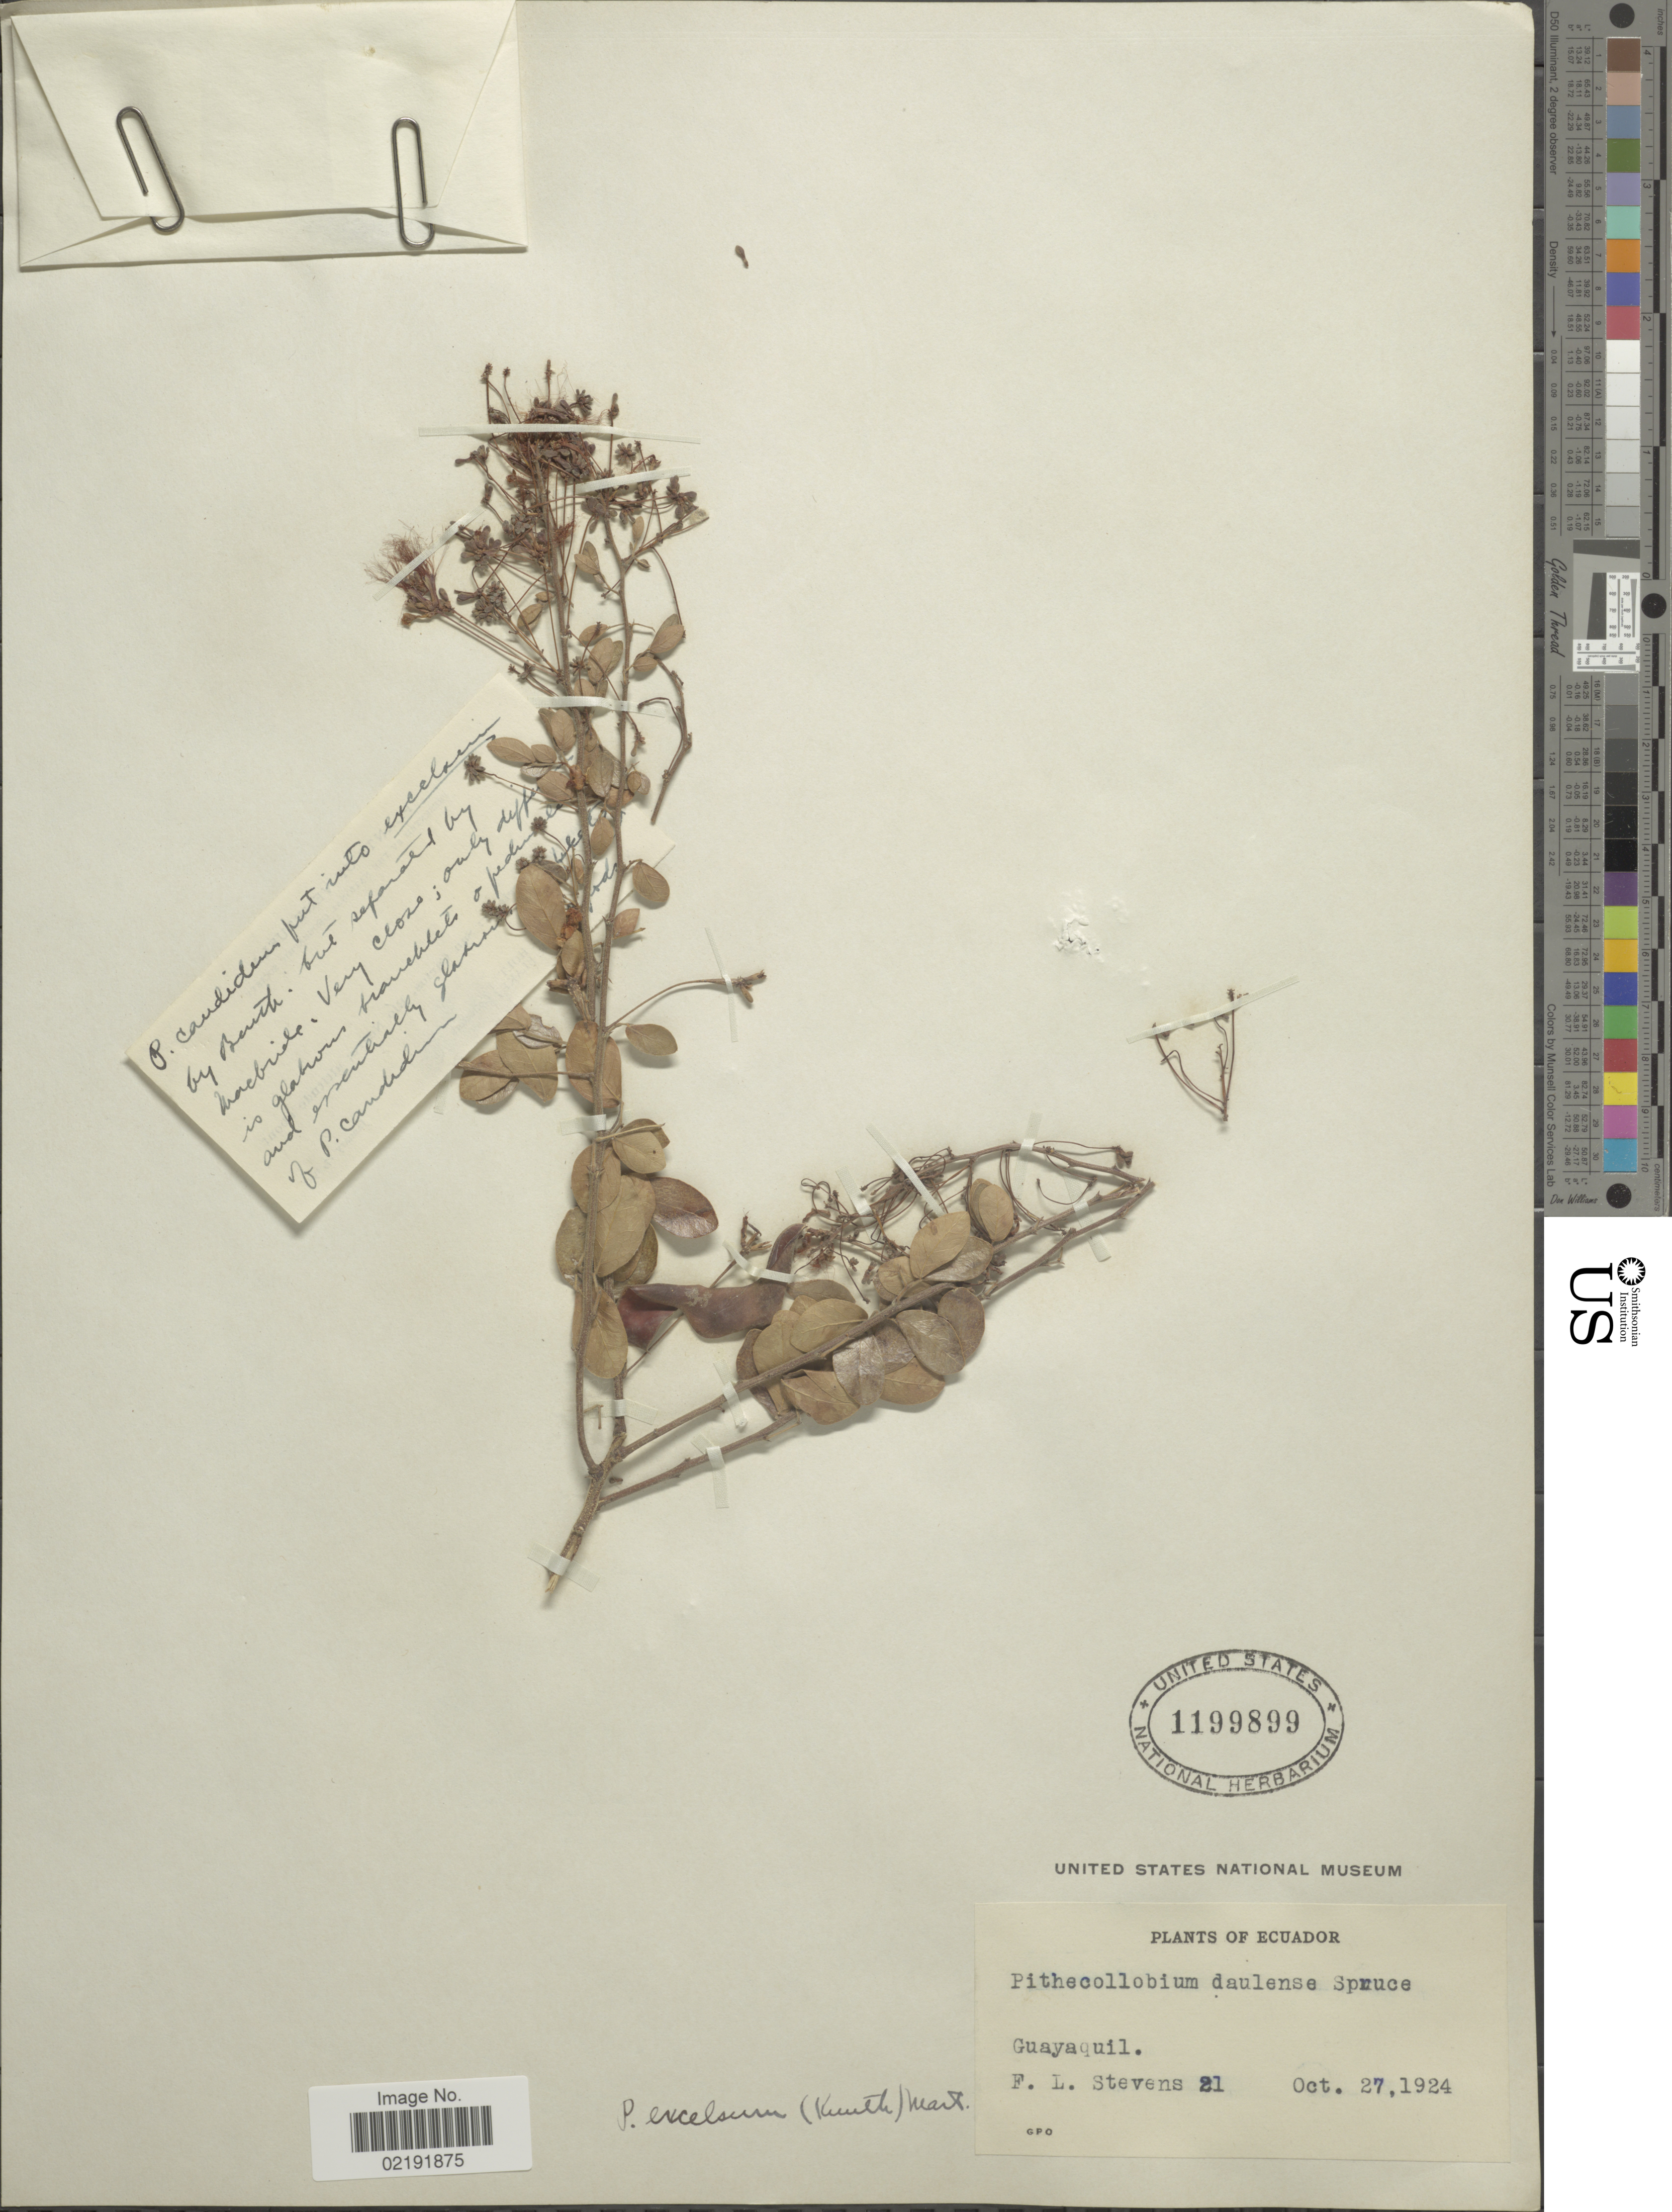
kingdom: Plantae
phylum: Tracheophyta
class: Magnoliopsida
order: Fabales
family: Fabaceae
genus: Pithecellobium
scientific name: Pithecellobium excelsum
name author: (Kunth) Mart.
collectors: F. L. Stevens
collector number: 21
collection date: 1924-10-27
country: Ecuador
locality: Guayaquil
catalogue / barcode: US 1199899